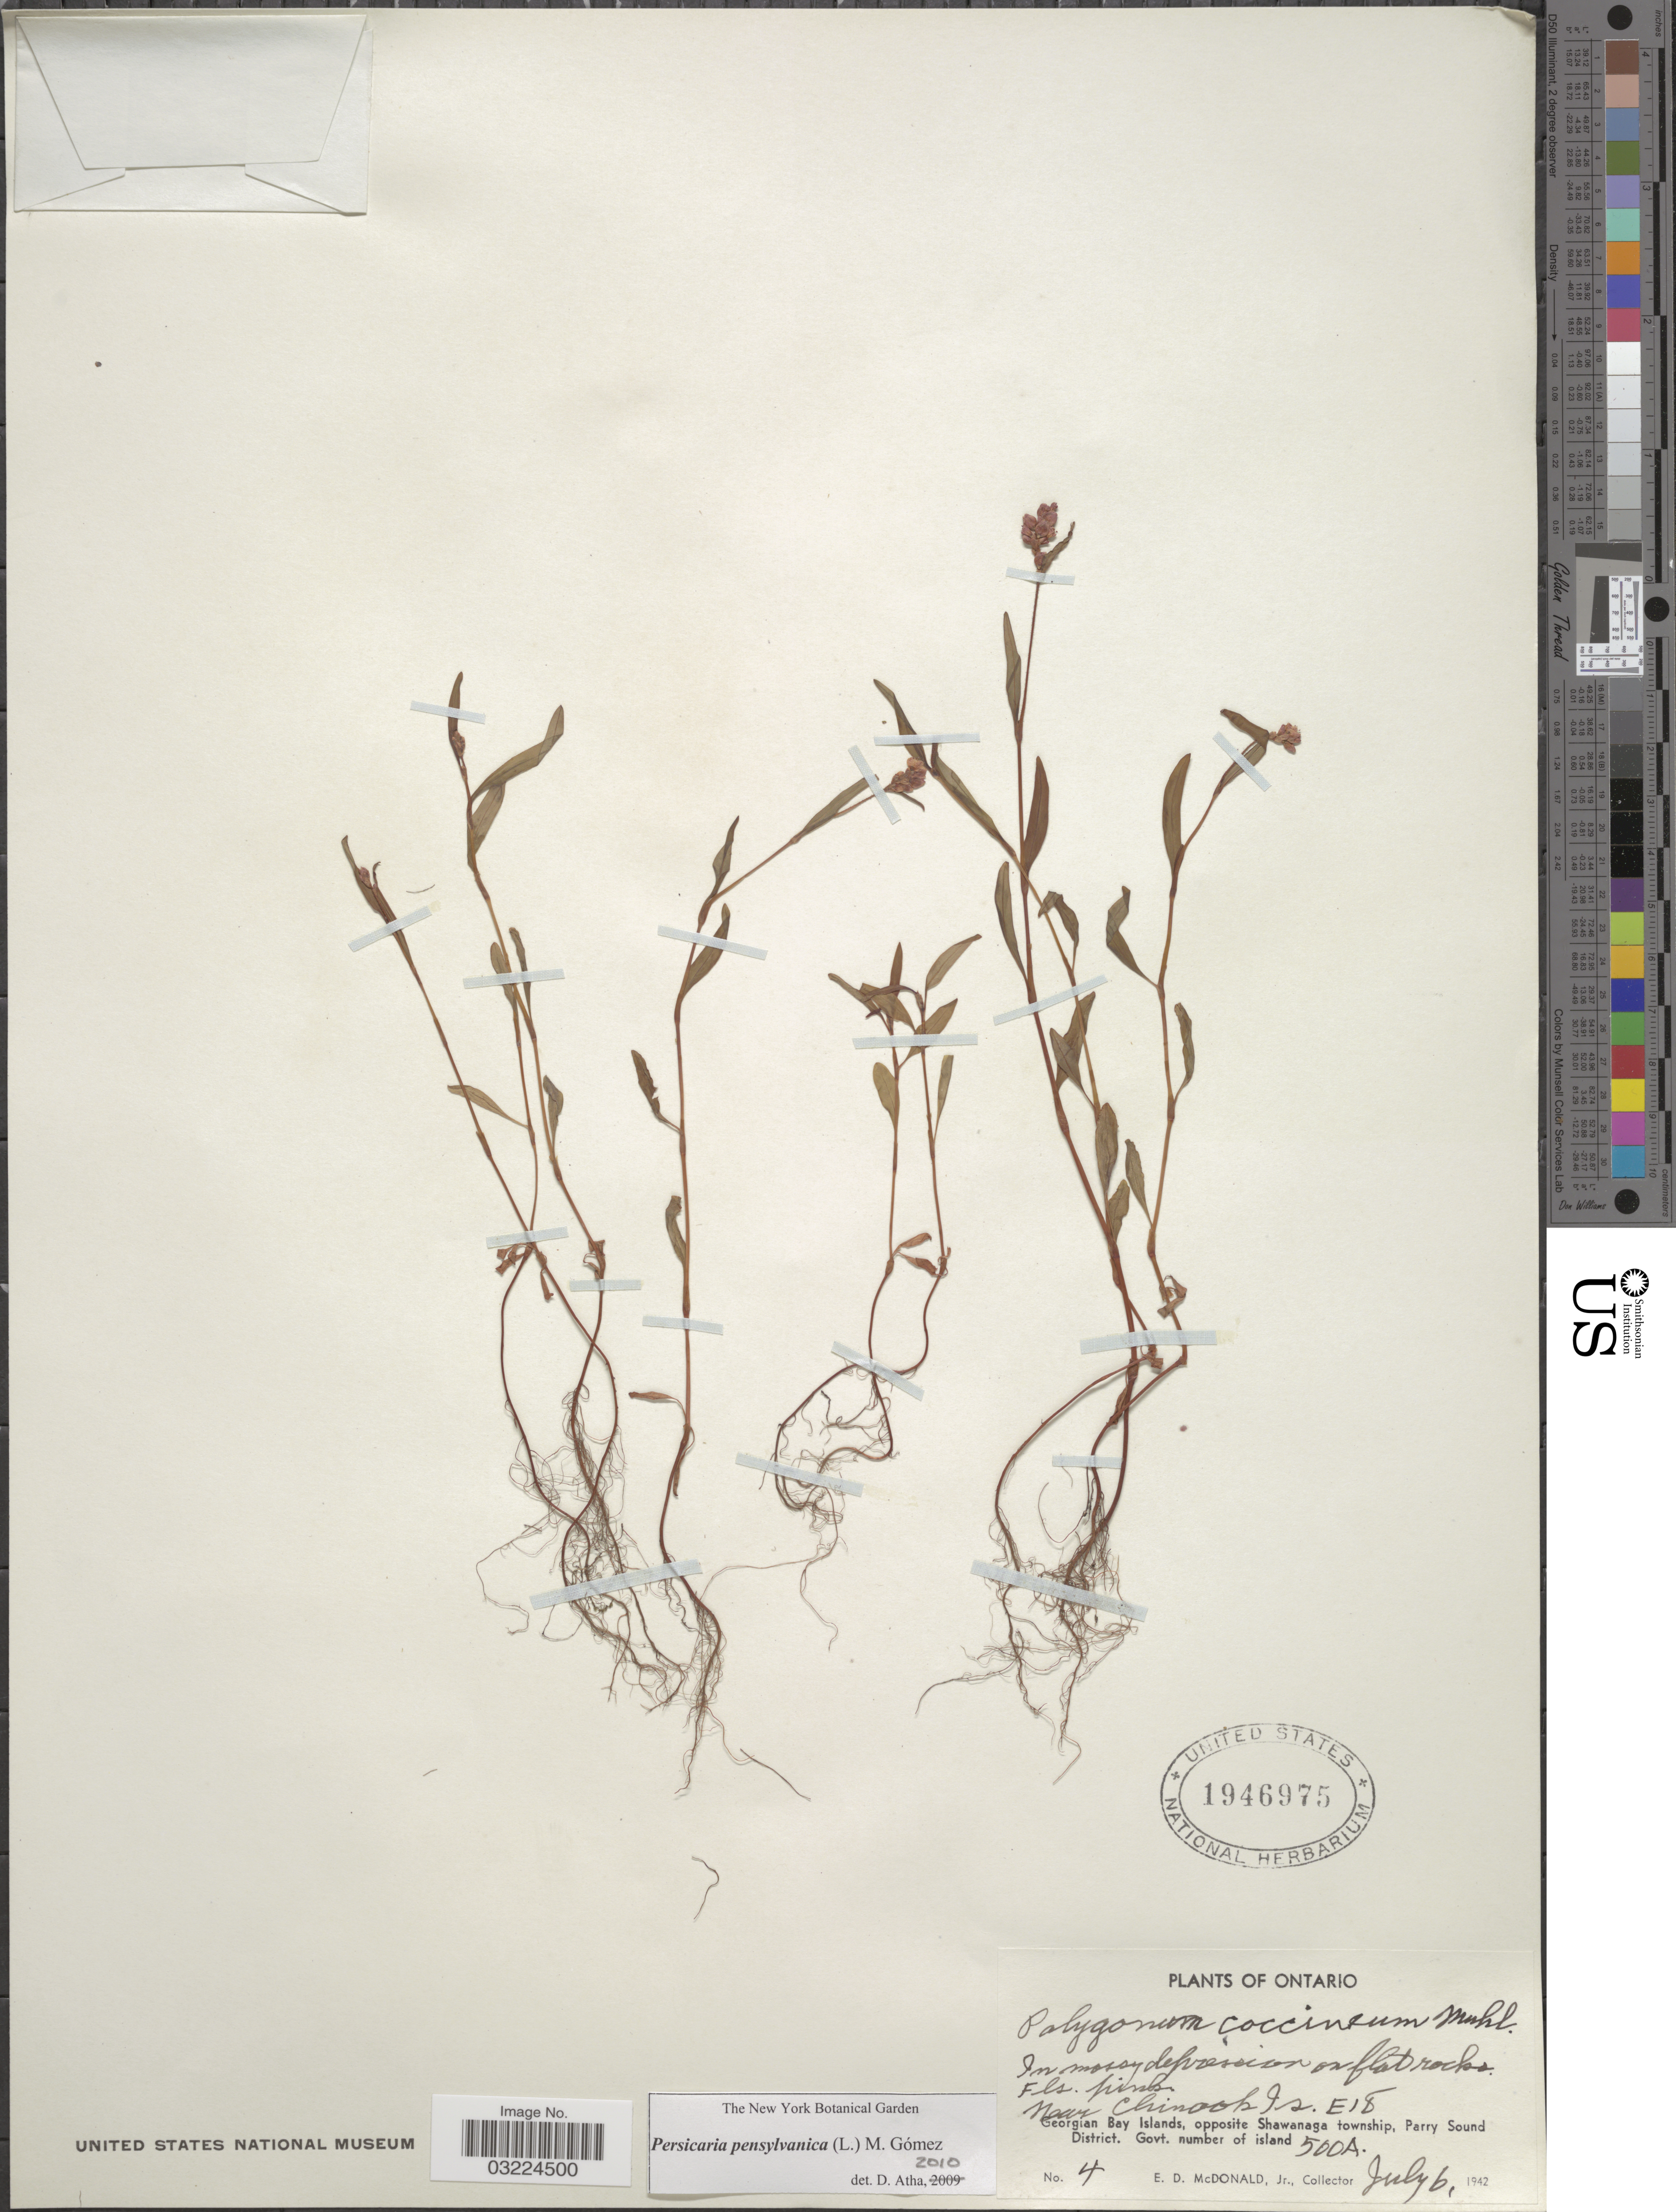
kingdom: Plantae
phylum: Tracheophyta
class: Magnoliopsida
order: Caryophyllales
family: Polygonaceae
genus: Persicaria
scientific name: Persicaria pensylvanica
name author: (L.) M. Gómez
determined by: Atha, D. E.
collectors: E. D. McDonald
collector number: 4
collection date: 1942-07-06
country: Canada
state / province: Ontario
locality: Near Chinook Is. E18. Georgian Bay Islands, opposite Shawanaga township, Parry Sound District. Govt. number of Island 500A.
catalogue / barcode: US 1946975